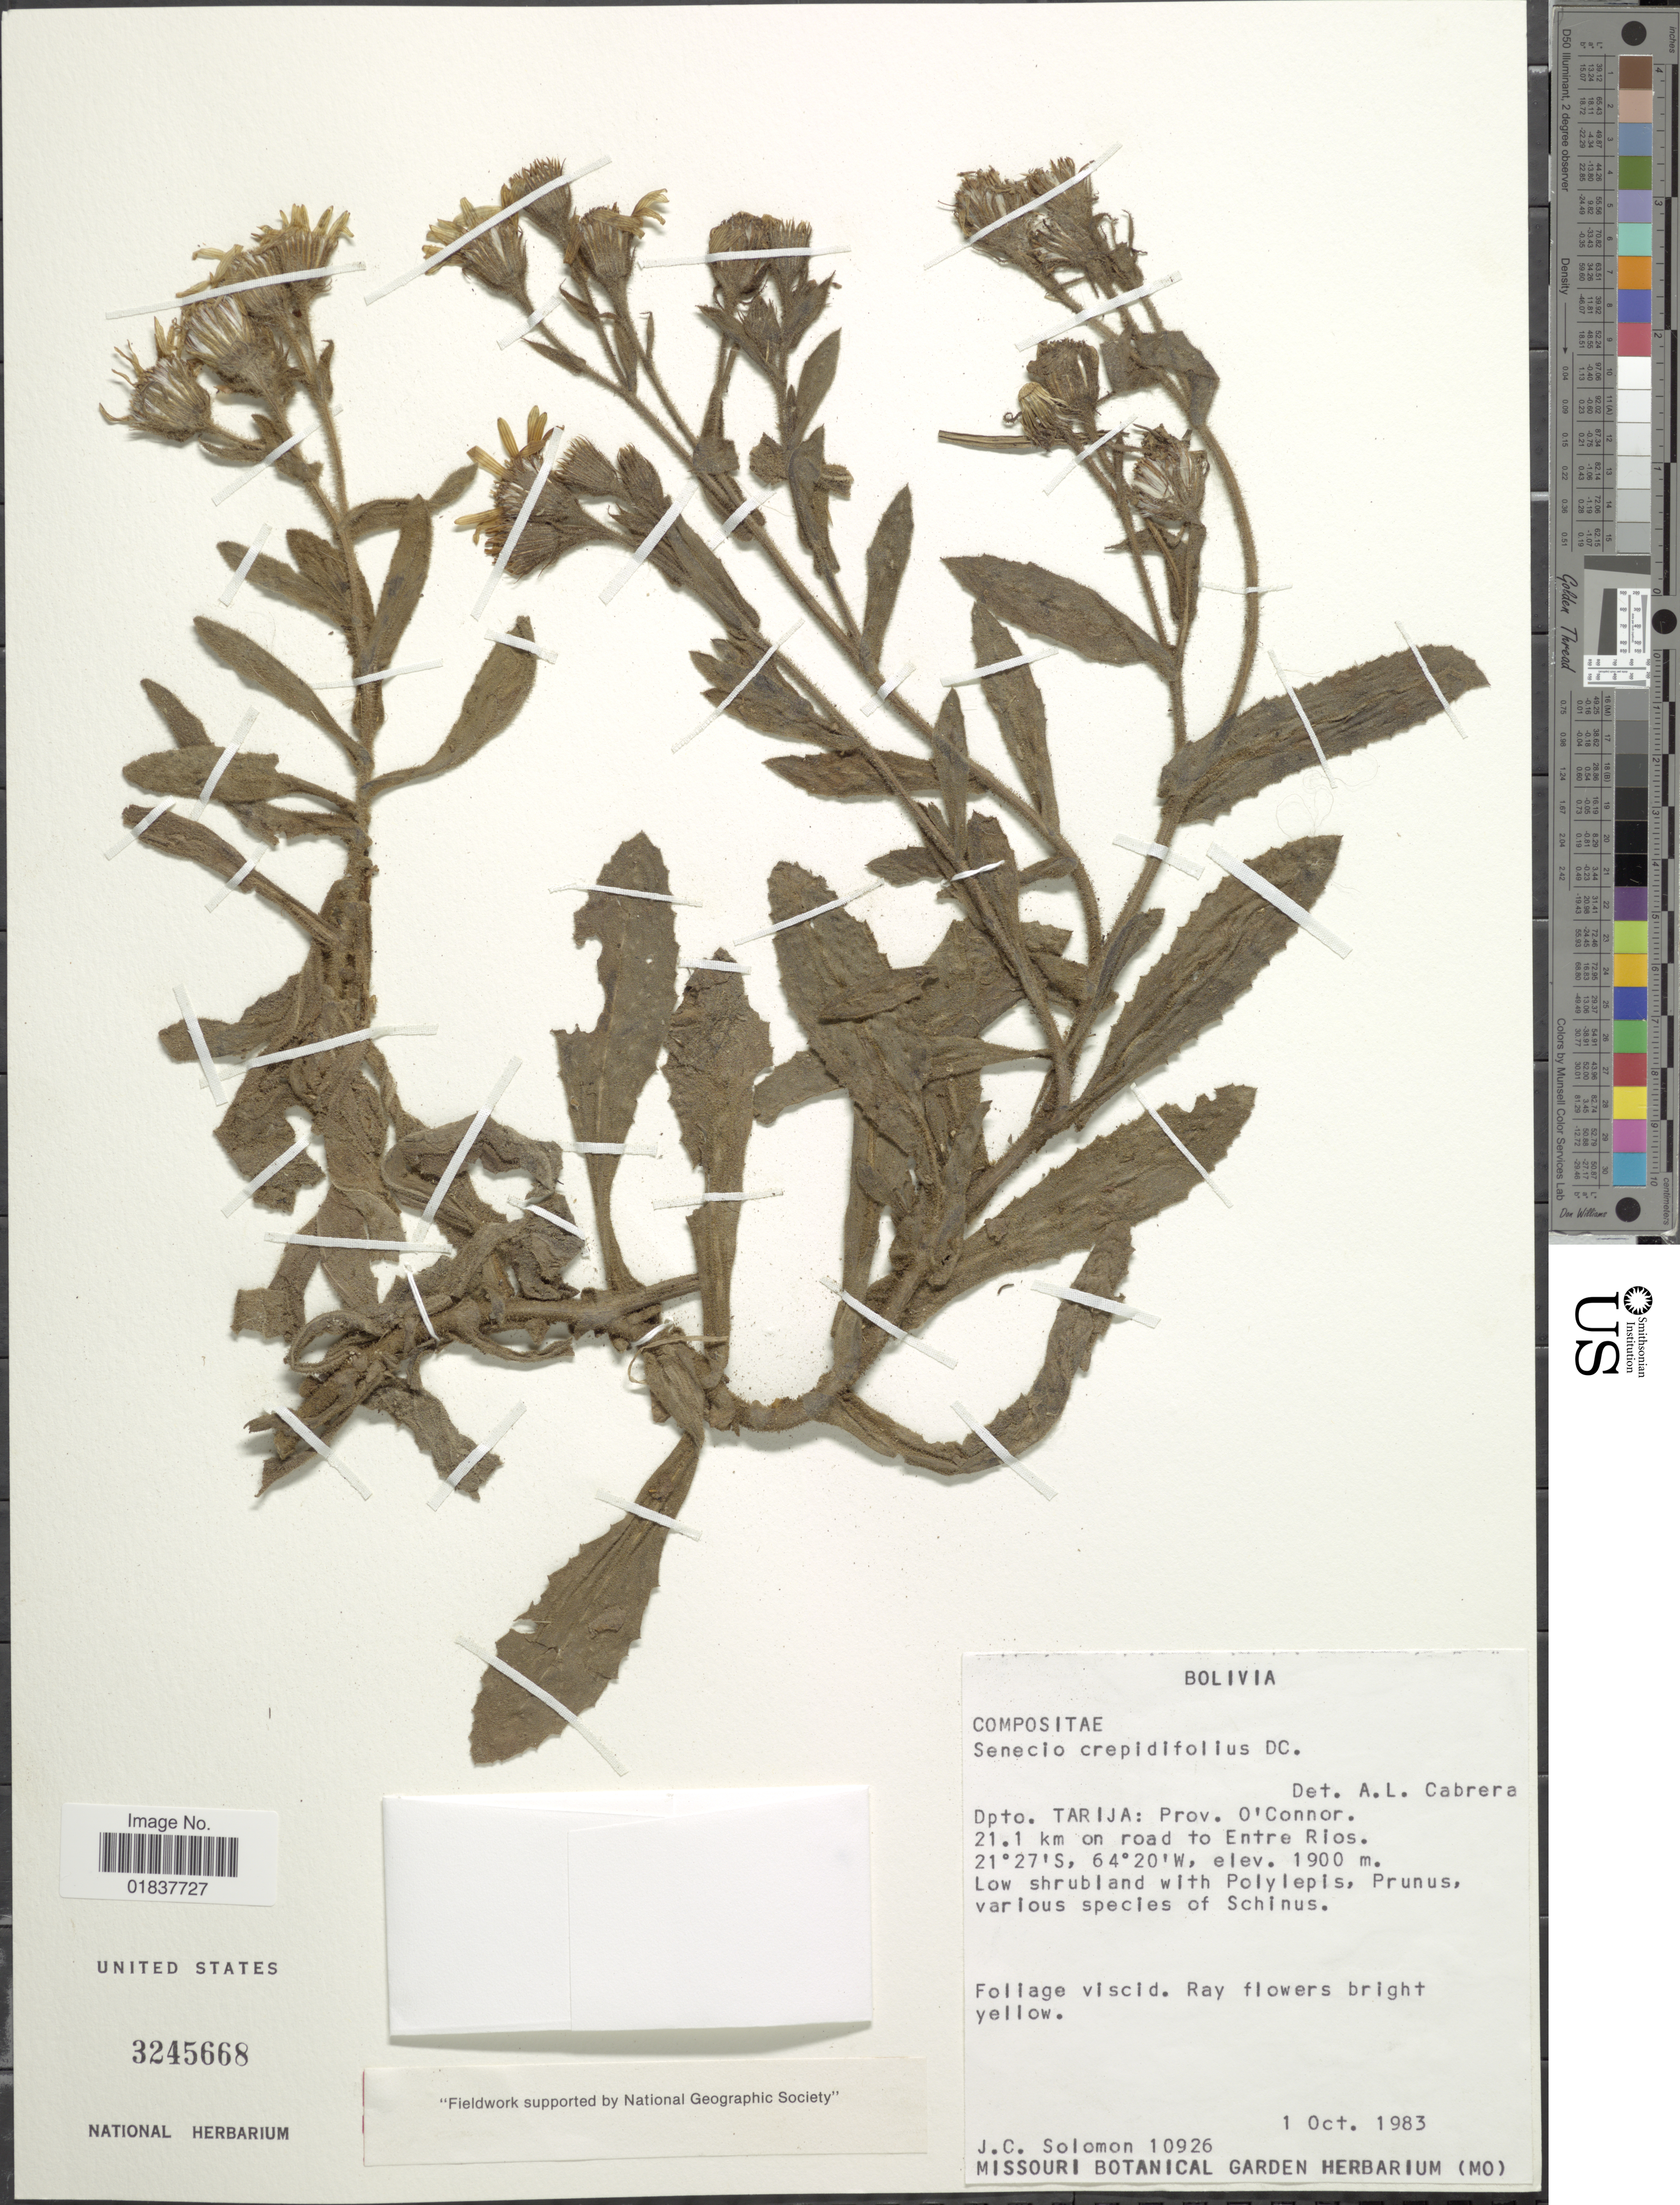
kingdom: Plantae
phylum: Tracheophyta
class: Magnoliopsida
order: Asterales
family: Asteraceae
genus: Senecio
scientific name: Senecio crepidifolius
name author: DC.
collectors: J. C. Solomon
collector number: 10926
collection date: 1983-10-01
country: Bolivia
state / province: Tarija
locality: Prov. O'Connor, 21.1 km on road to Entre Rios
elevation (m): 1900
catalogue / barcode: US 3245668